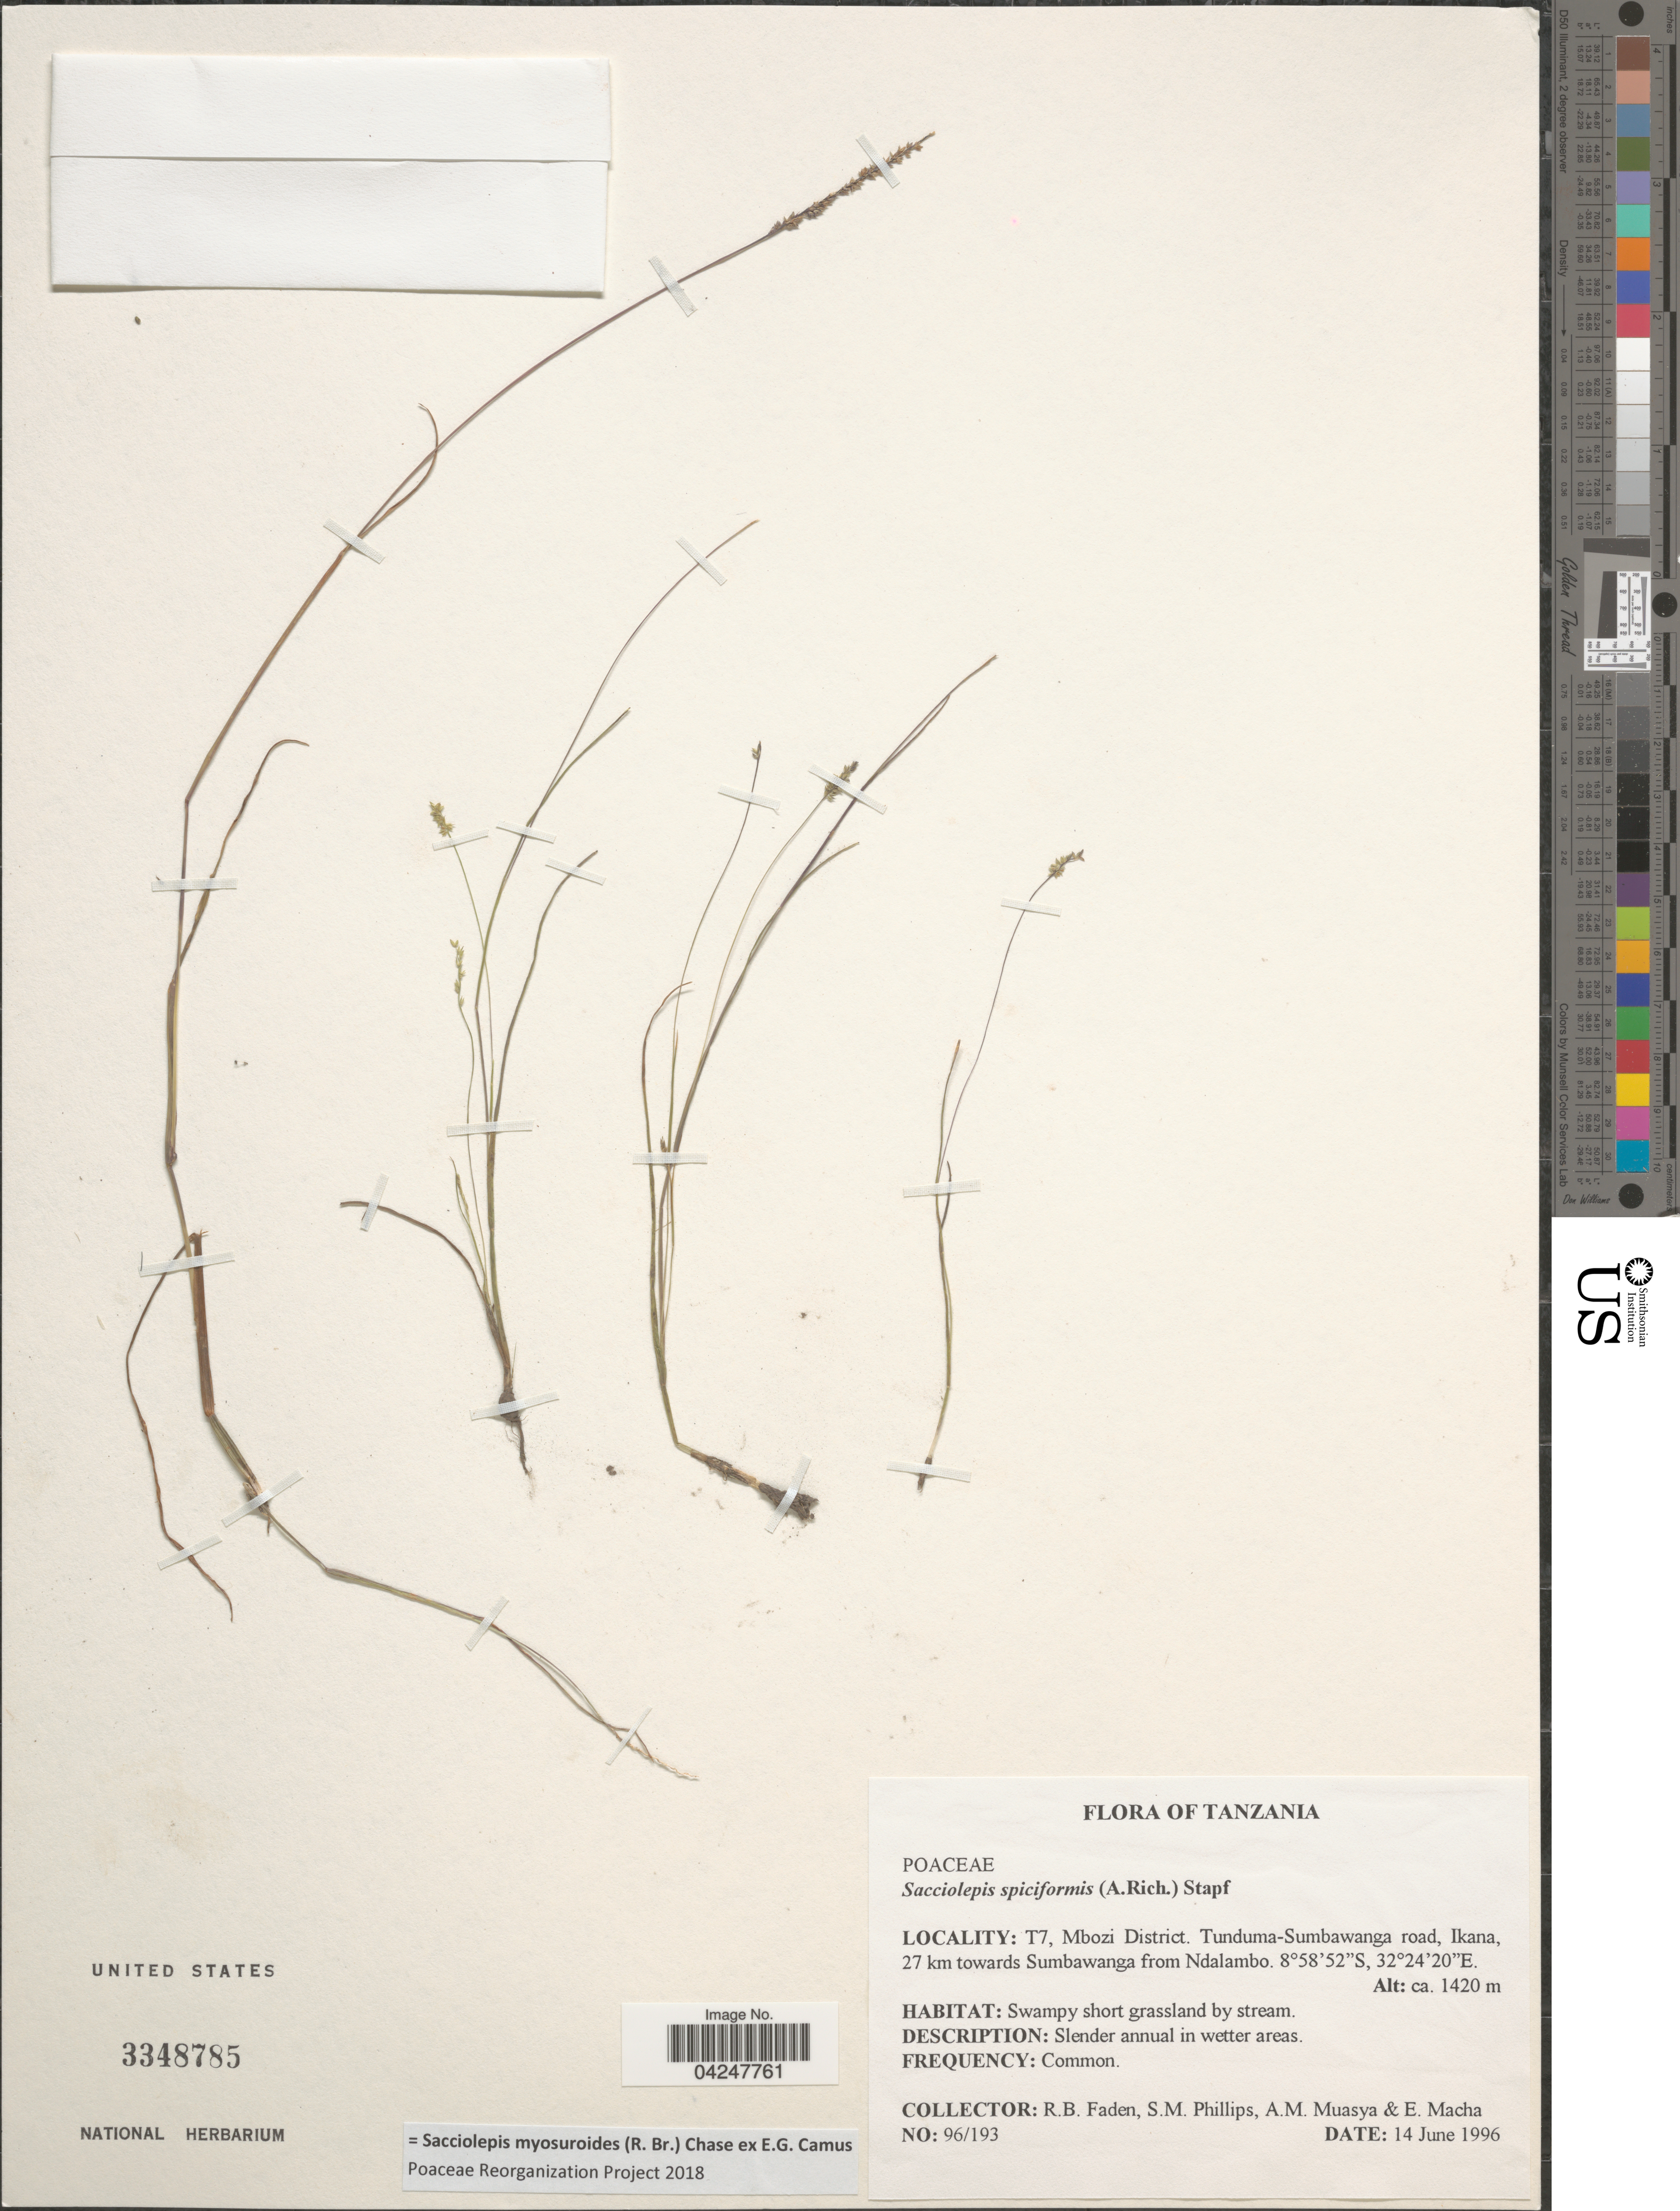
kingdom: Plantae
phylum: Tracheophyta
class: Liliopsida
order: Poales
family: Poaceae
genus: Sacciolepis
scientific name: Sacciolepis myosuroides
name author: (R. Br.) Chase ex E.G. Camus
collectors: R. B. Faden, S. M. Phillips, A. Muasya & E. Macha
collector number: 96/193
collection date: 1996-06-14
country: Tanzania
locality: T7, Mbozi District. Tunduma-Sumbawanga road, Ikana, 27 km towards Sumbawanga from Ndalambo.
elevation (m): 1420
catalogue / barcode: US 3348785